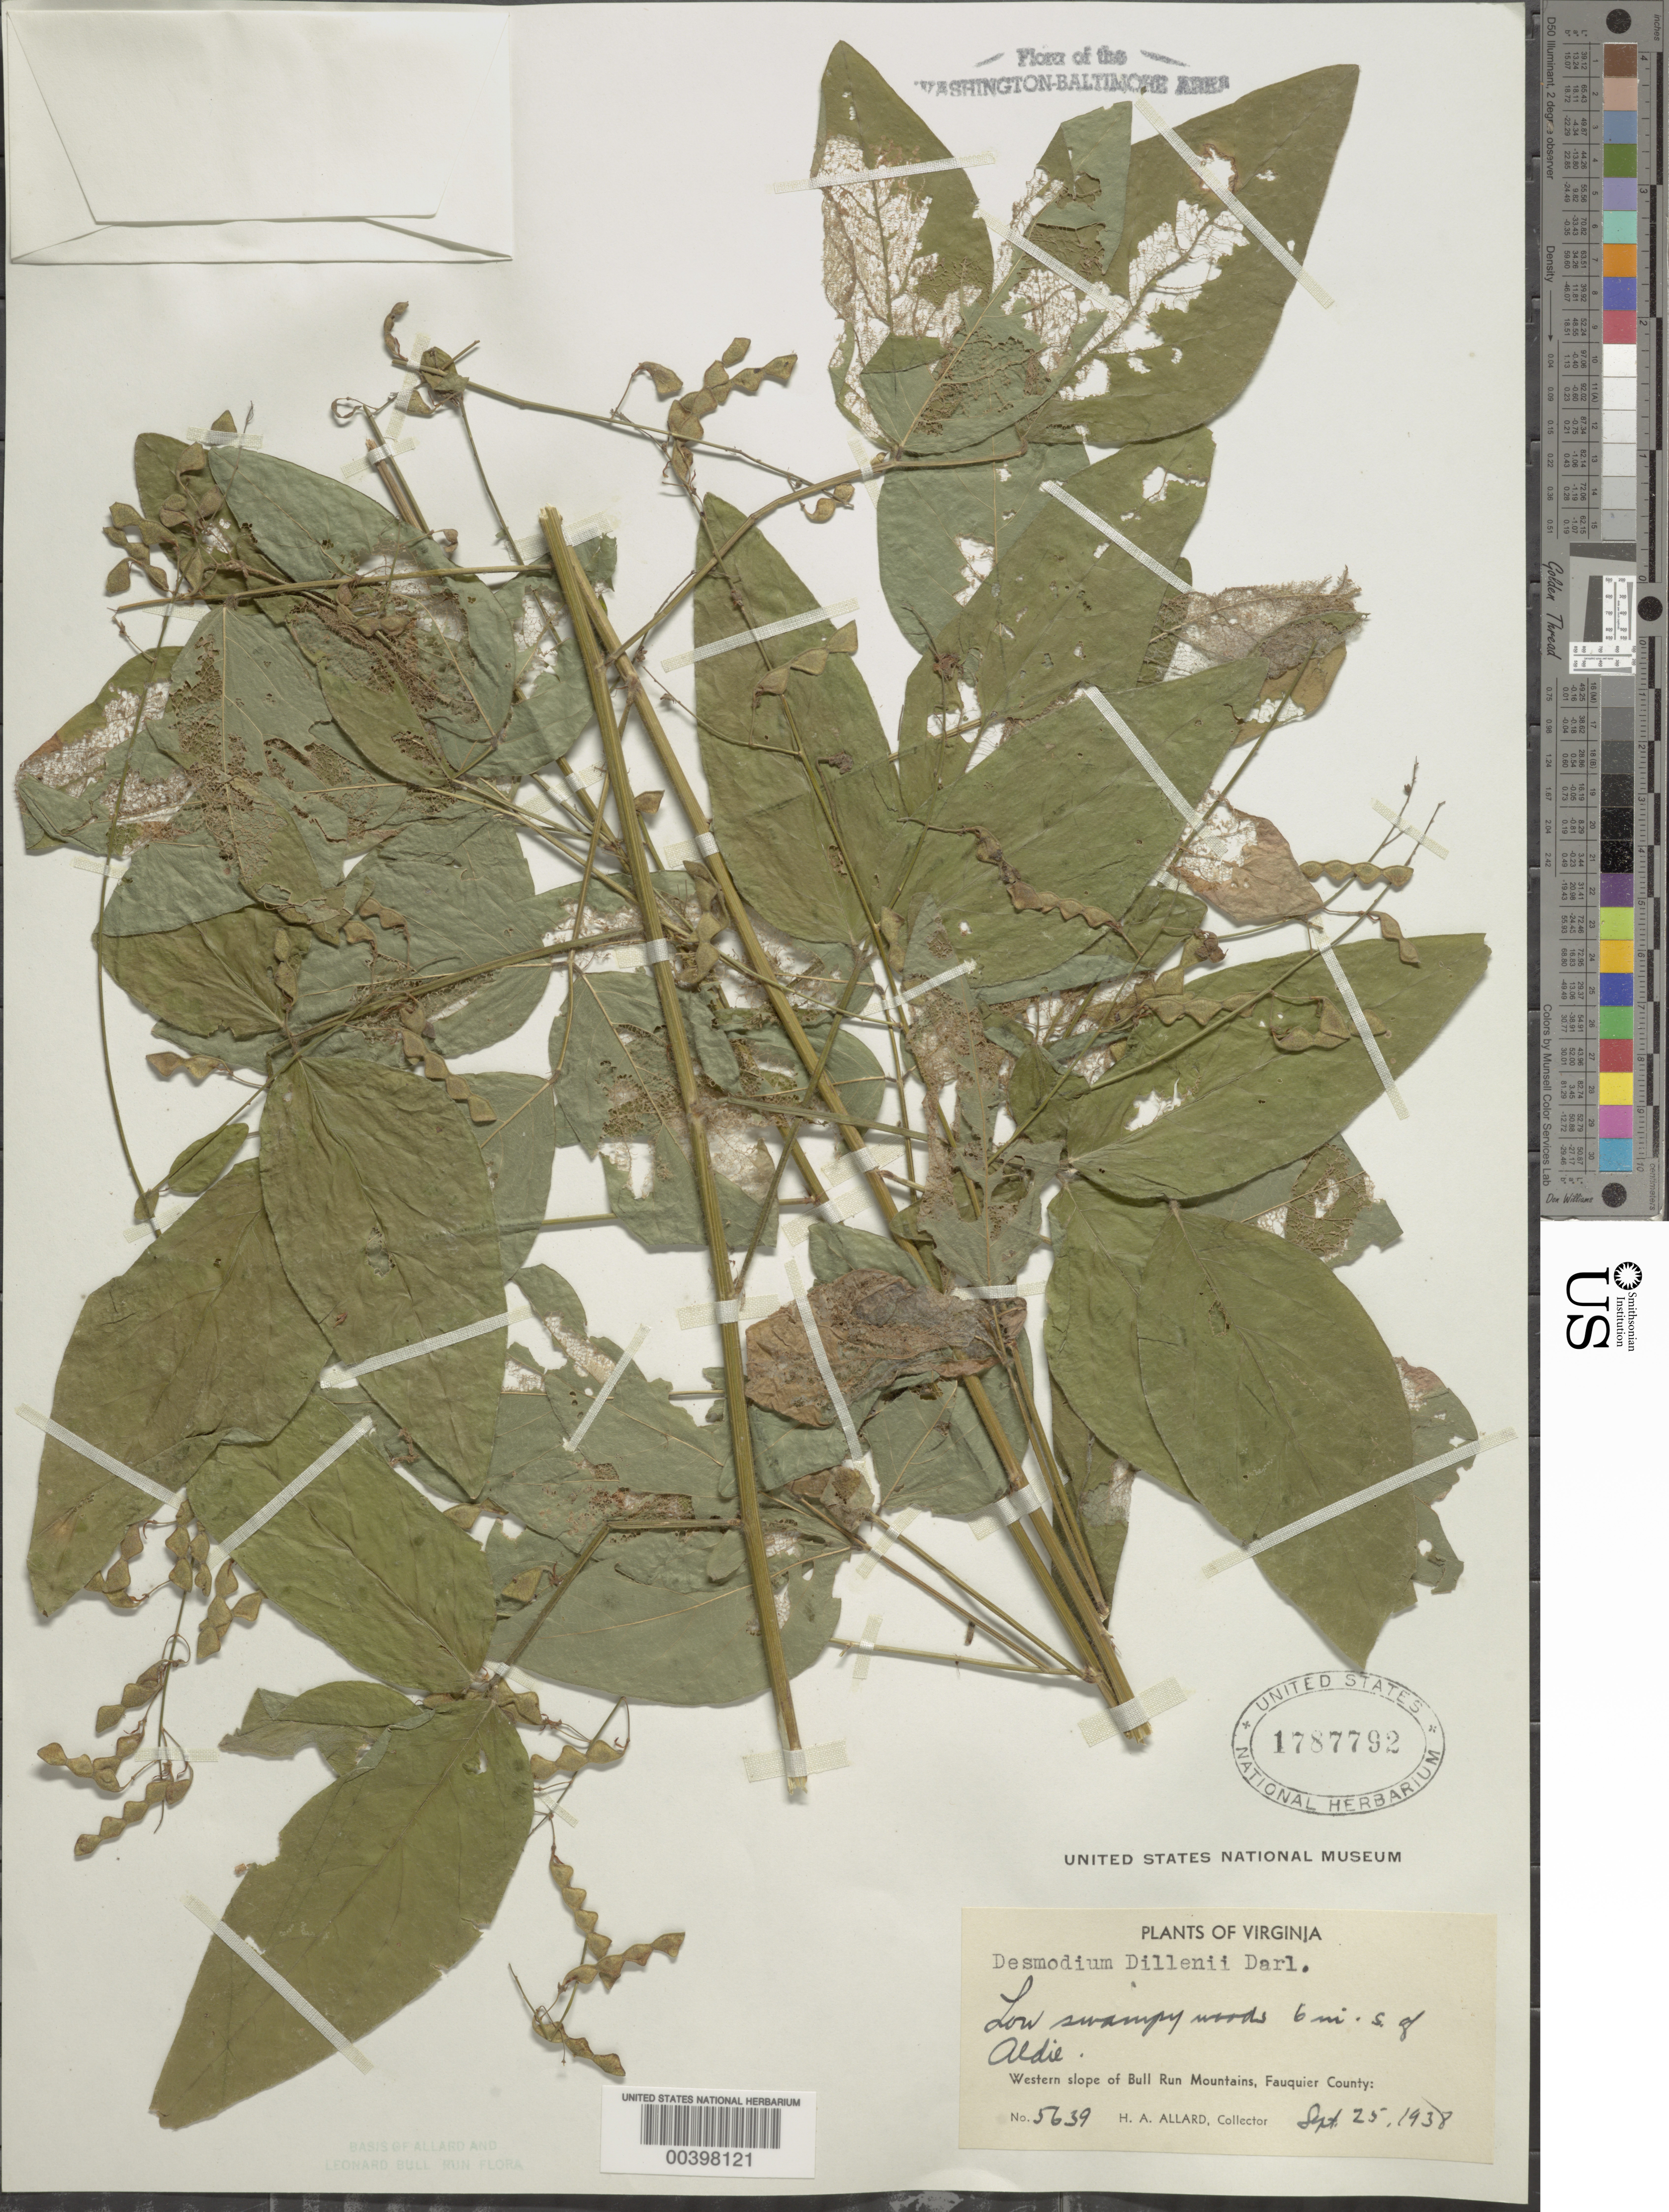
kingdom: Plantae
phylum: Tracheophyta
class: Magnoliopsida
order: Fabales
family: Fabaceae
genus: Desmodium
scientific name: Desmodium perplexum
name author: B.G. Schub.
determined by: Strong, Mark T., (BOT), Smithsonian Institution - National Museum of Natural History (UNITED STATES)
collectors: H. A. Allard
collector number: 5639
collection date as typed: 25 Sep 1938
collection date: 1938-09-25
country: United States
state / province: Virginia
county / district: Fauquier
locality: South of Aldie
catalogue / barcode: US 1787792